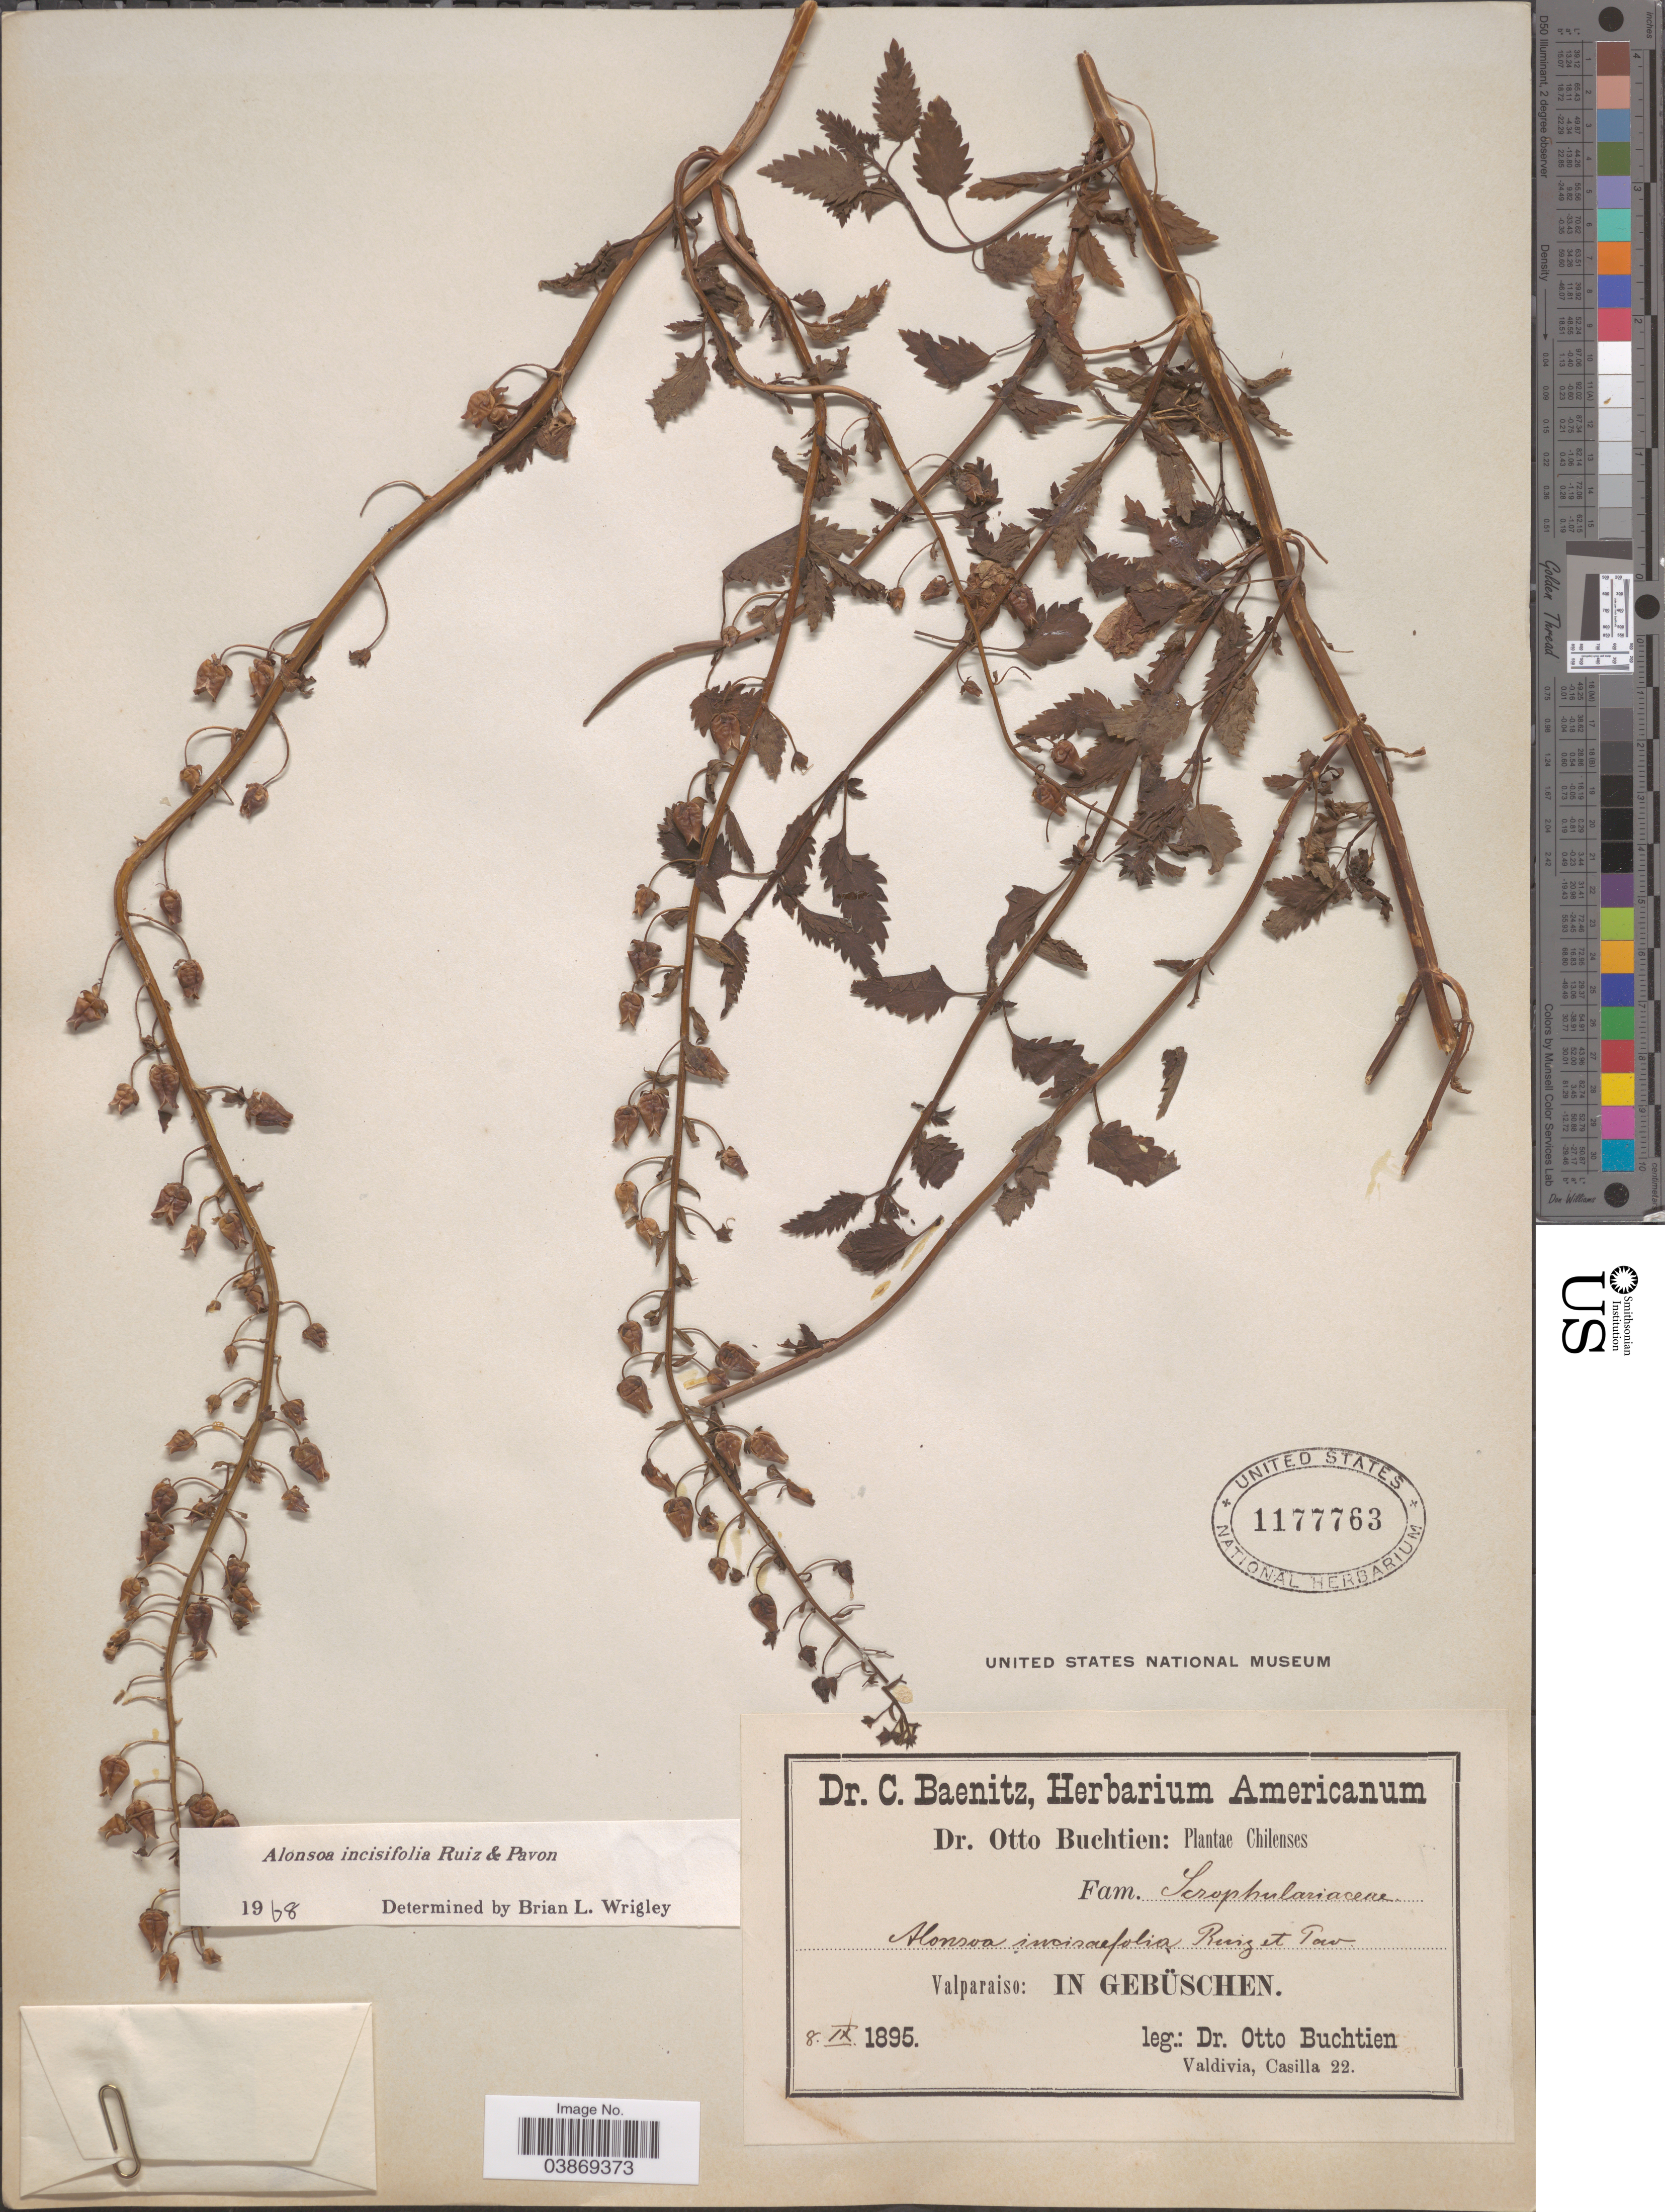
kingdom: Plantae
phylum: Tracheophyta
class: Magnoliopsida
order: Lamiales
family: Scrophulariaceae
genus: Alonsoa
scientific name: Alonsoa incisifolia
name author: Ruiz & Pav.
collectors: O. Buchtien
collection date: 1895-09-08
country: Chile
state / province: Valparaíso (V)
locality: In Gebüschen.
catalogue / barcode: US 1177763